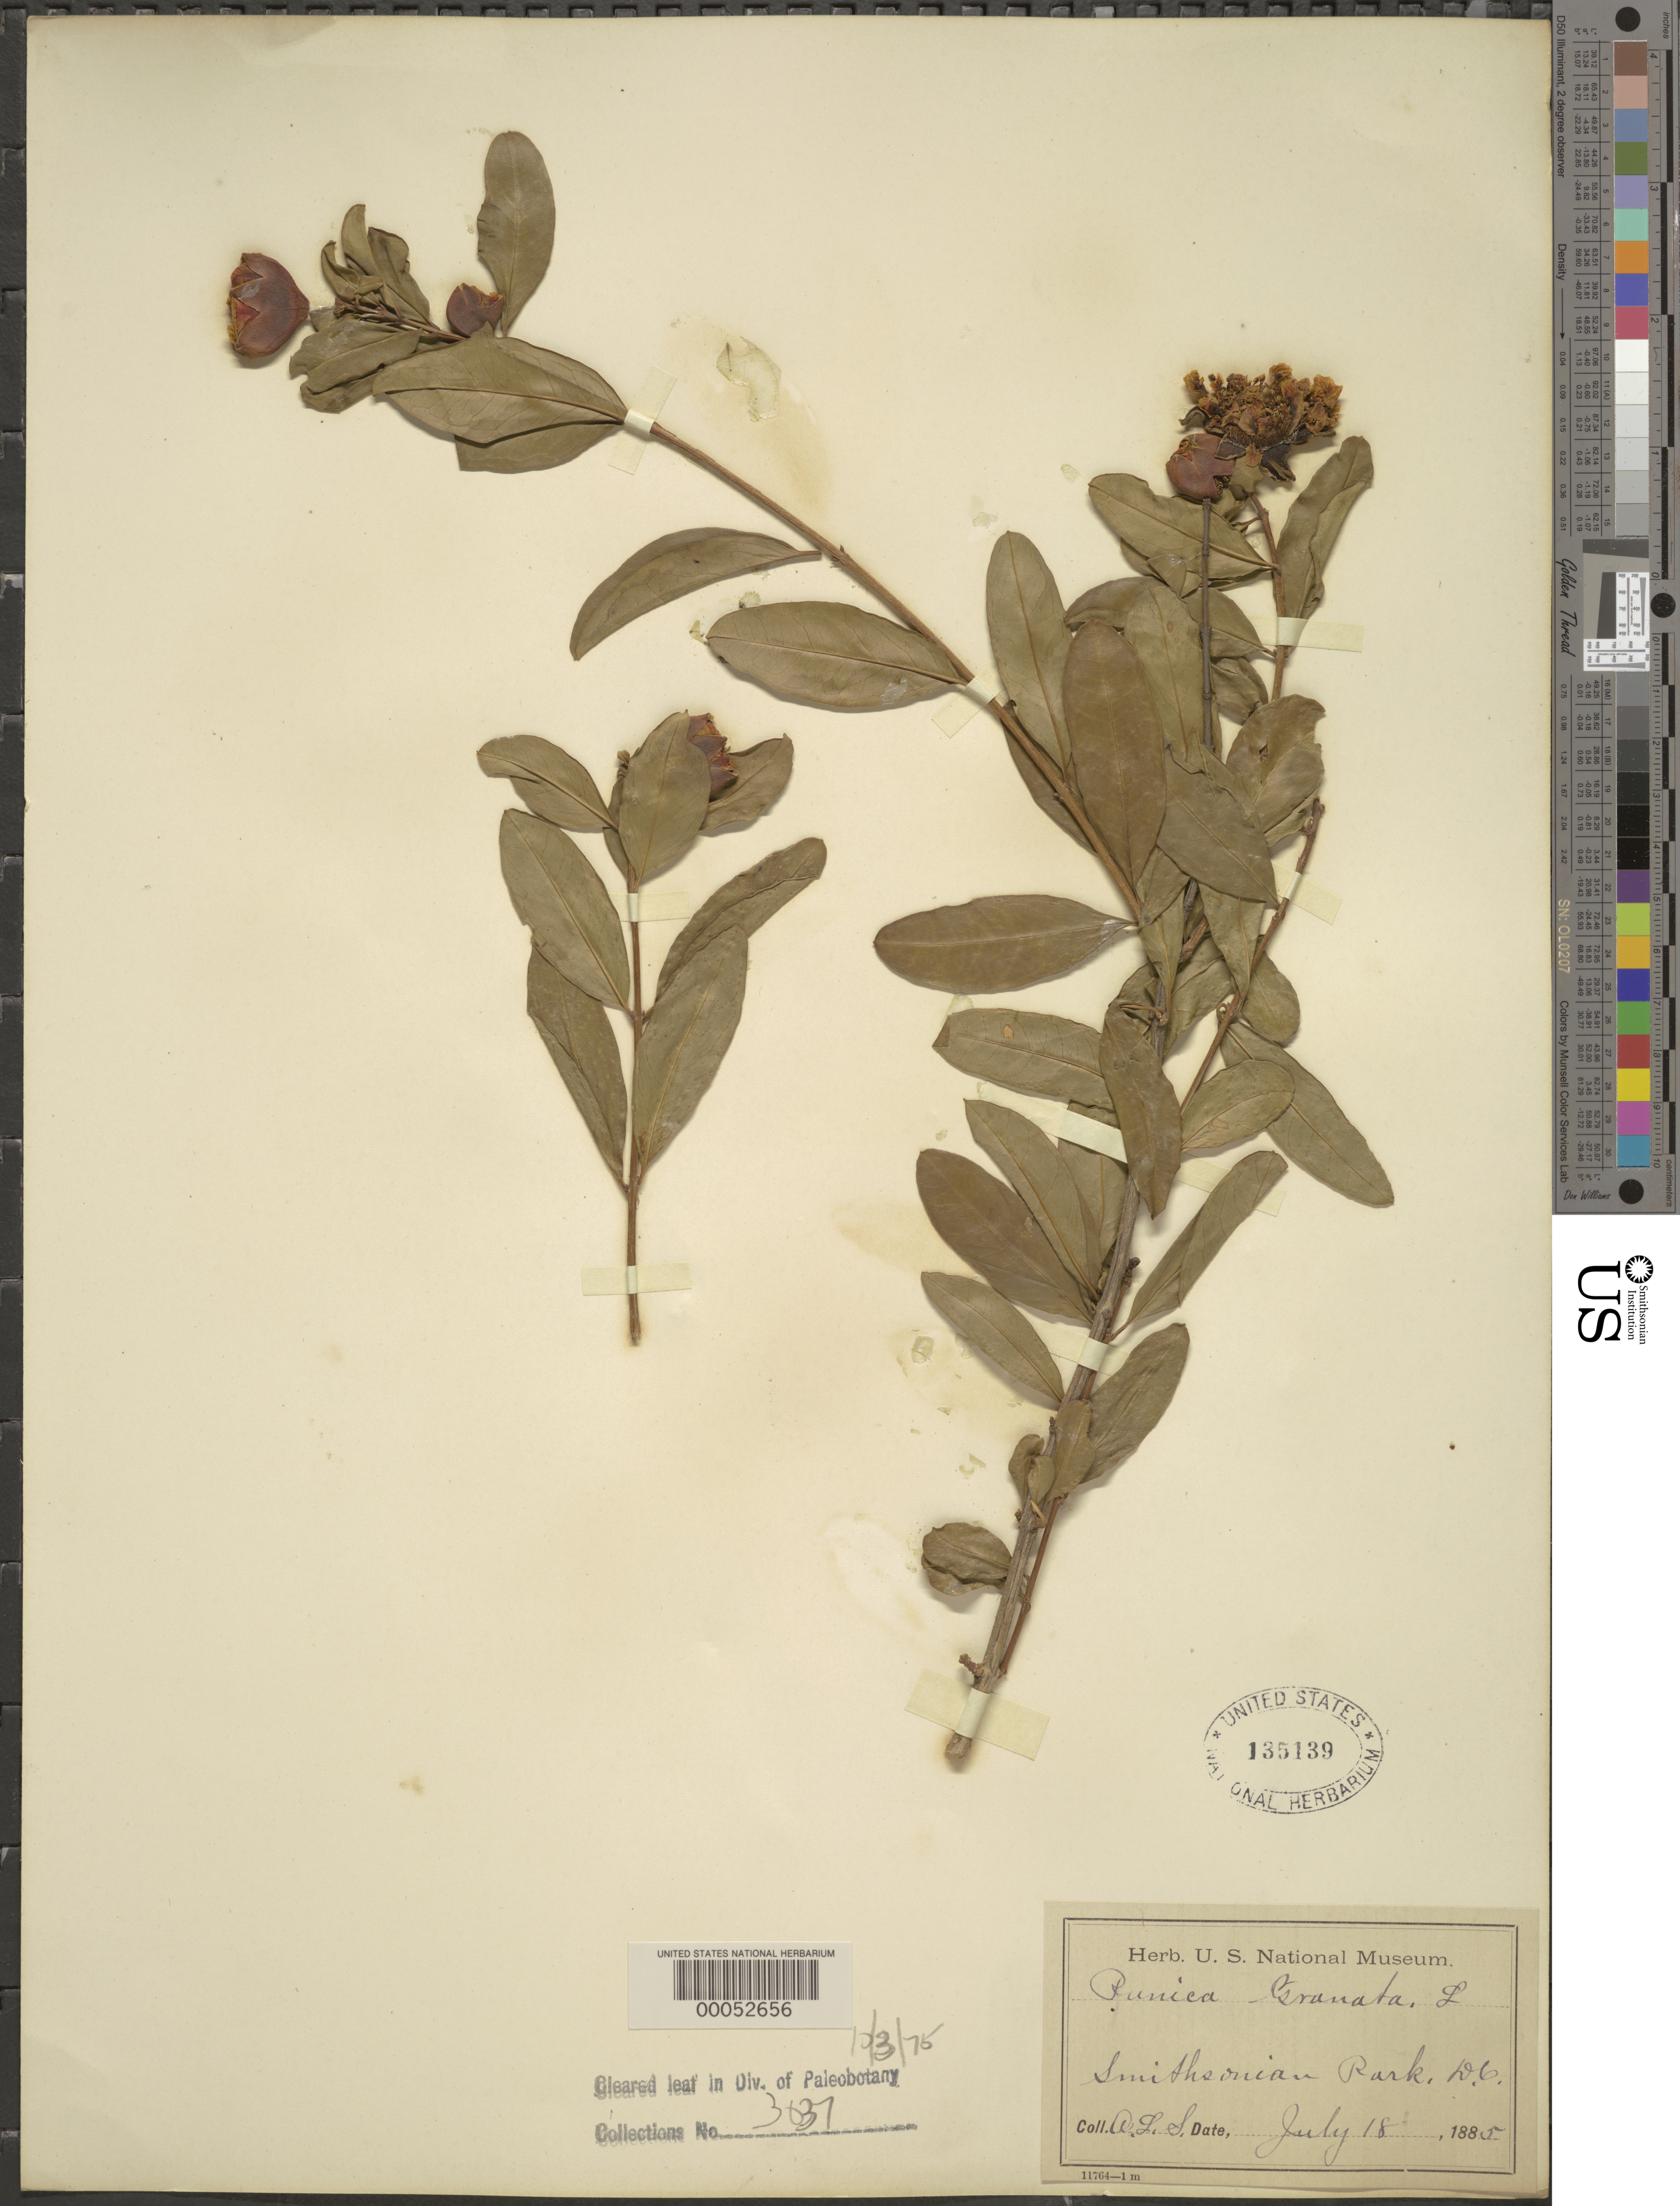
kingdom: Plantae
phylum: Tracheophyta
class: Magnoliopsida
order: Myrtales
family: Lythraceae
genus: Punica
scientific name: Punica granatum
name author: L.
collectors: A.L.S.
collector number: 3037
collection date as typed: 18 Jul 1885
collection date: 1885-07-18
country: United States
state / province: District of Columbia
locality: Smithsonian park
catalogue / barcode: US 135139